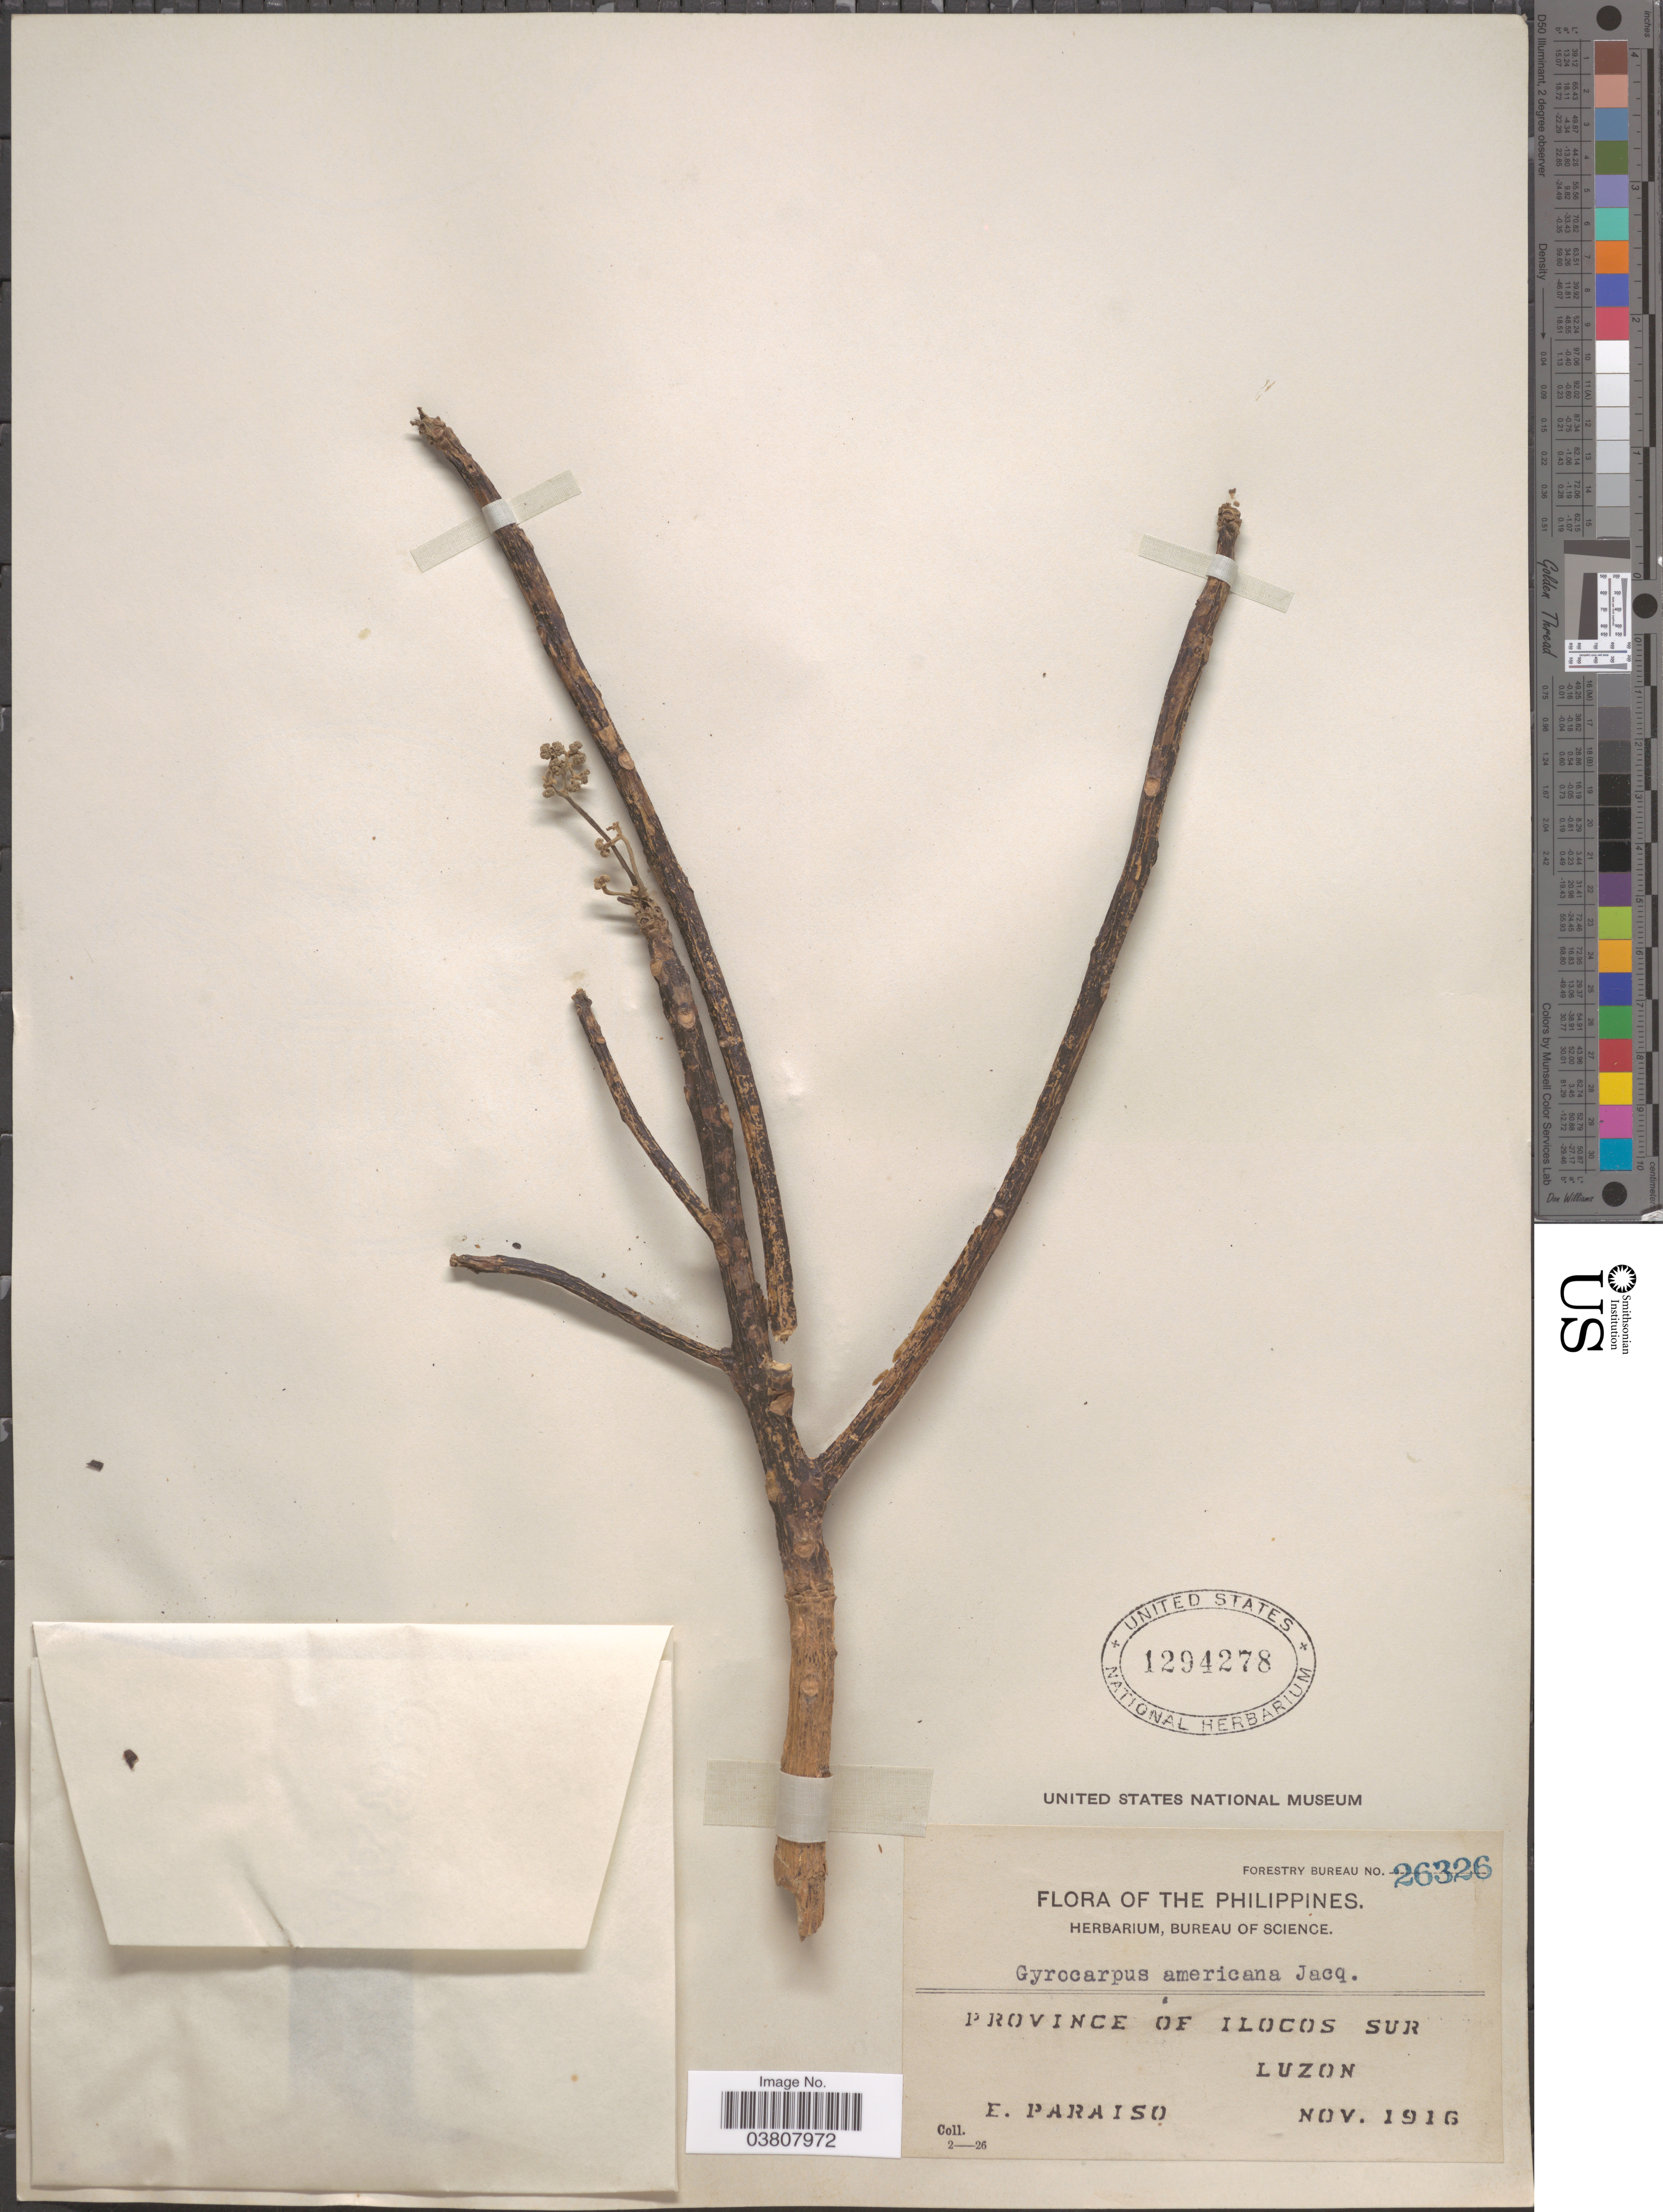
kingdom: Plantae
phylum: Tracheophyta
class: Magnoliopsida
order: Laurales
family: Hernandiaceae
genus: Gyrocarpus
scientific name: Gyrocarpus americanus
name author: Jacq.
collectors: E. Paraiso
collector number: Forestry Bureau 26326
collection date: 1916-11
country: Philippines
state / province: Ilocos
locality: Province of Ilocos Sur. Luzon.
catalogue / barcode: US 1294278